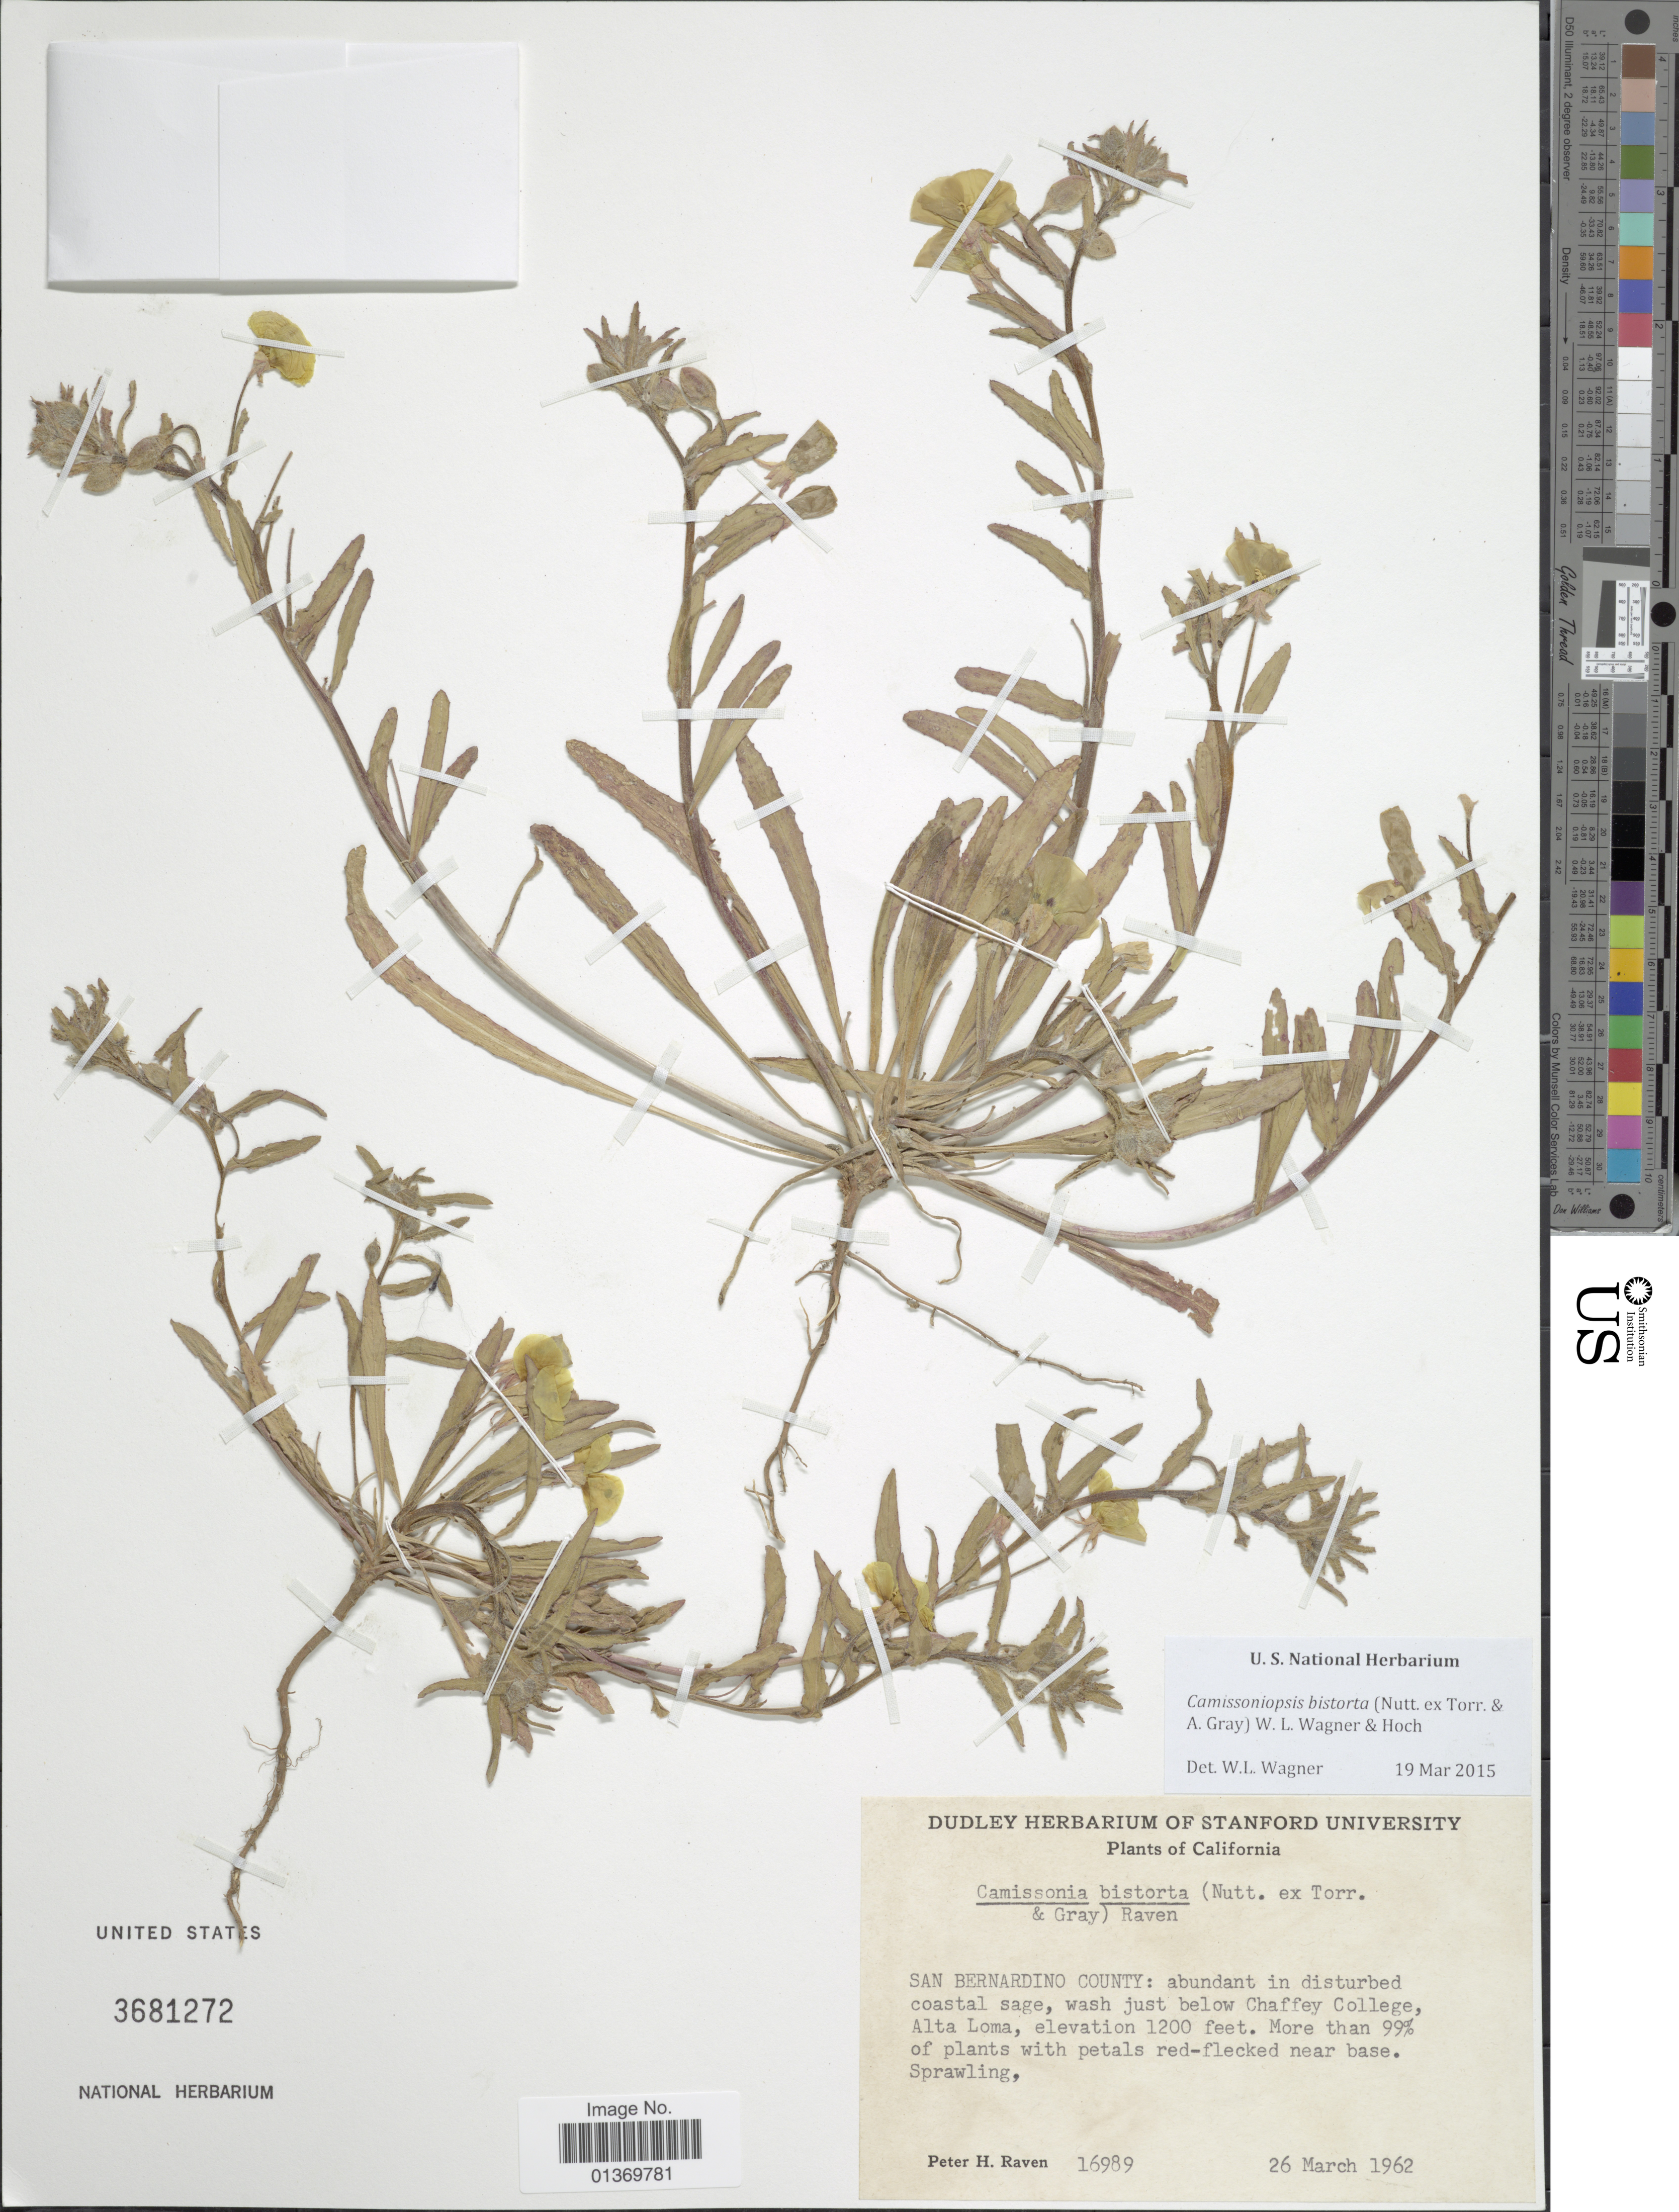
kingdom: Plantae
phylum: Tracheophyta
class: Magnoliopsida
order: Myrtales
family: Onagraceae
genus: Camissoniopsis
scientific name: Camissoniopsis bistorta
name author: (Nutt. ex Torr. & A. Gray) W.L. Wagner & Hoch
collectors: P. H. Raven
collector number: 16989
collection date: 1962-03-26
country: United States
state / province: California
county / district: San Bernardino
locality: San Bernardino County: abundant in disturbed coastal sage, wash just below Chaffey College, Alta Loma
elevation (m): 366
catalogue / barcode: US 3681272